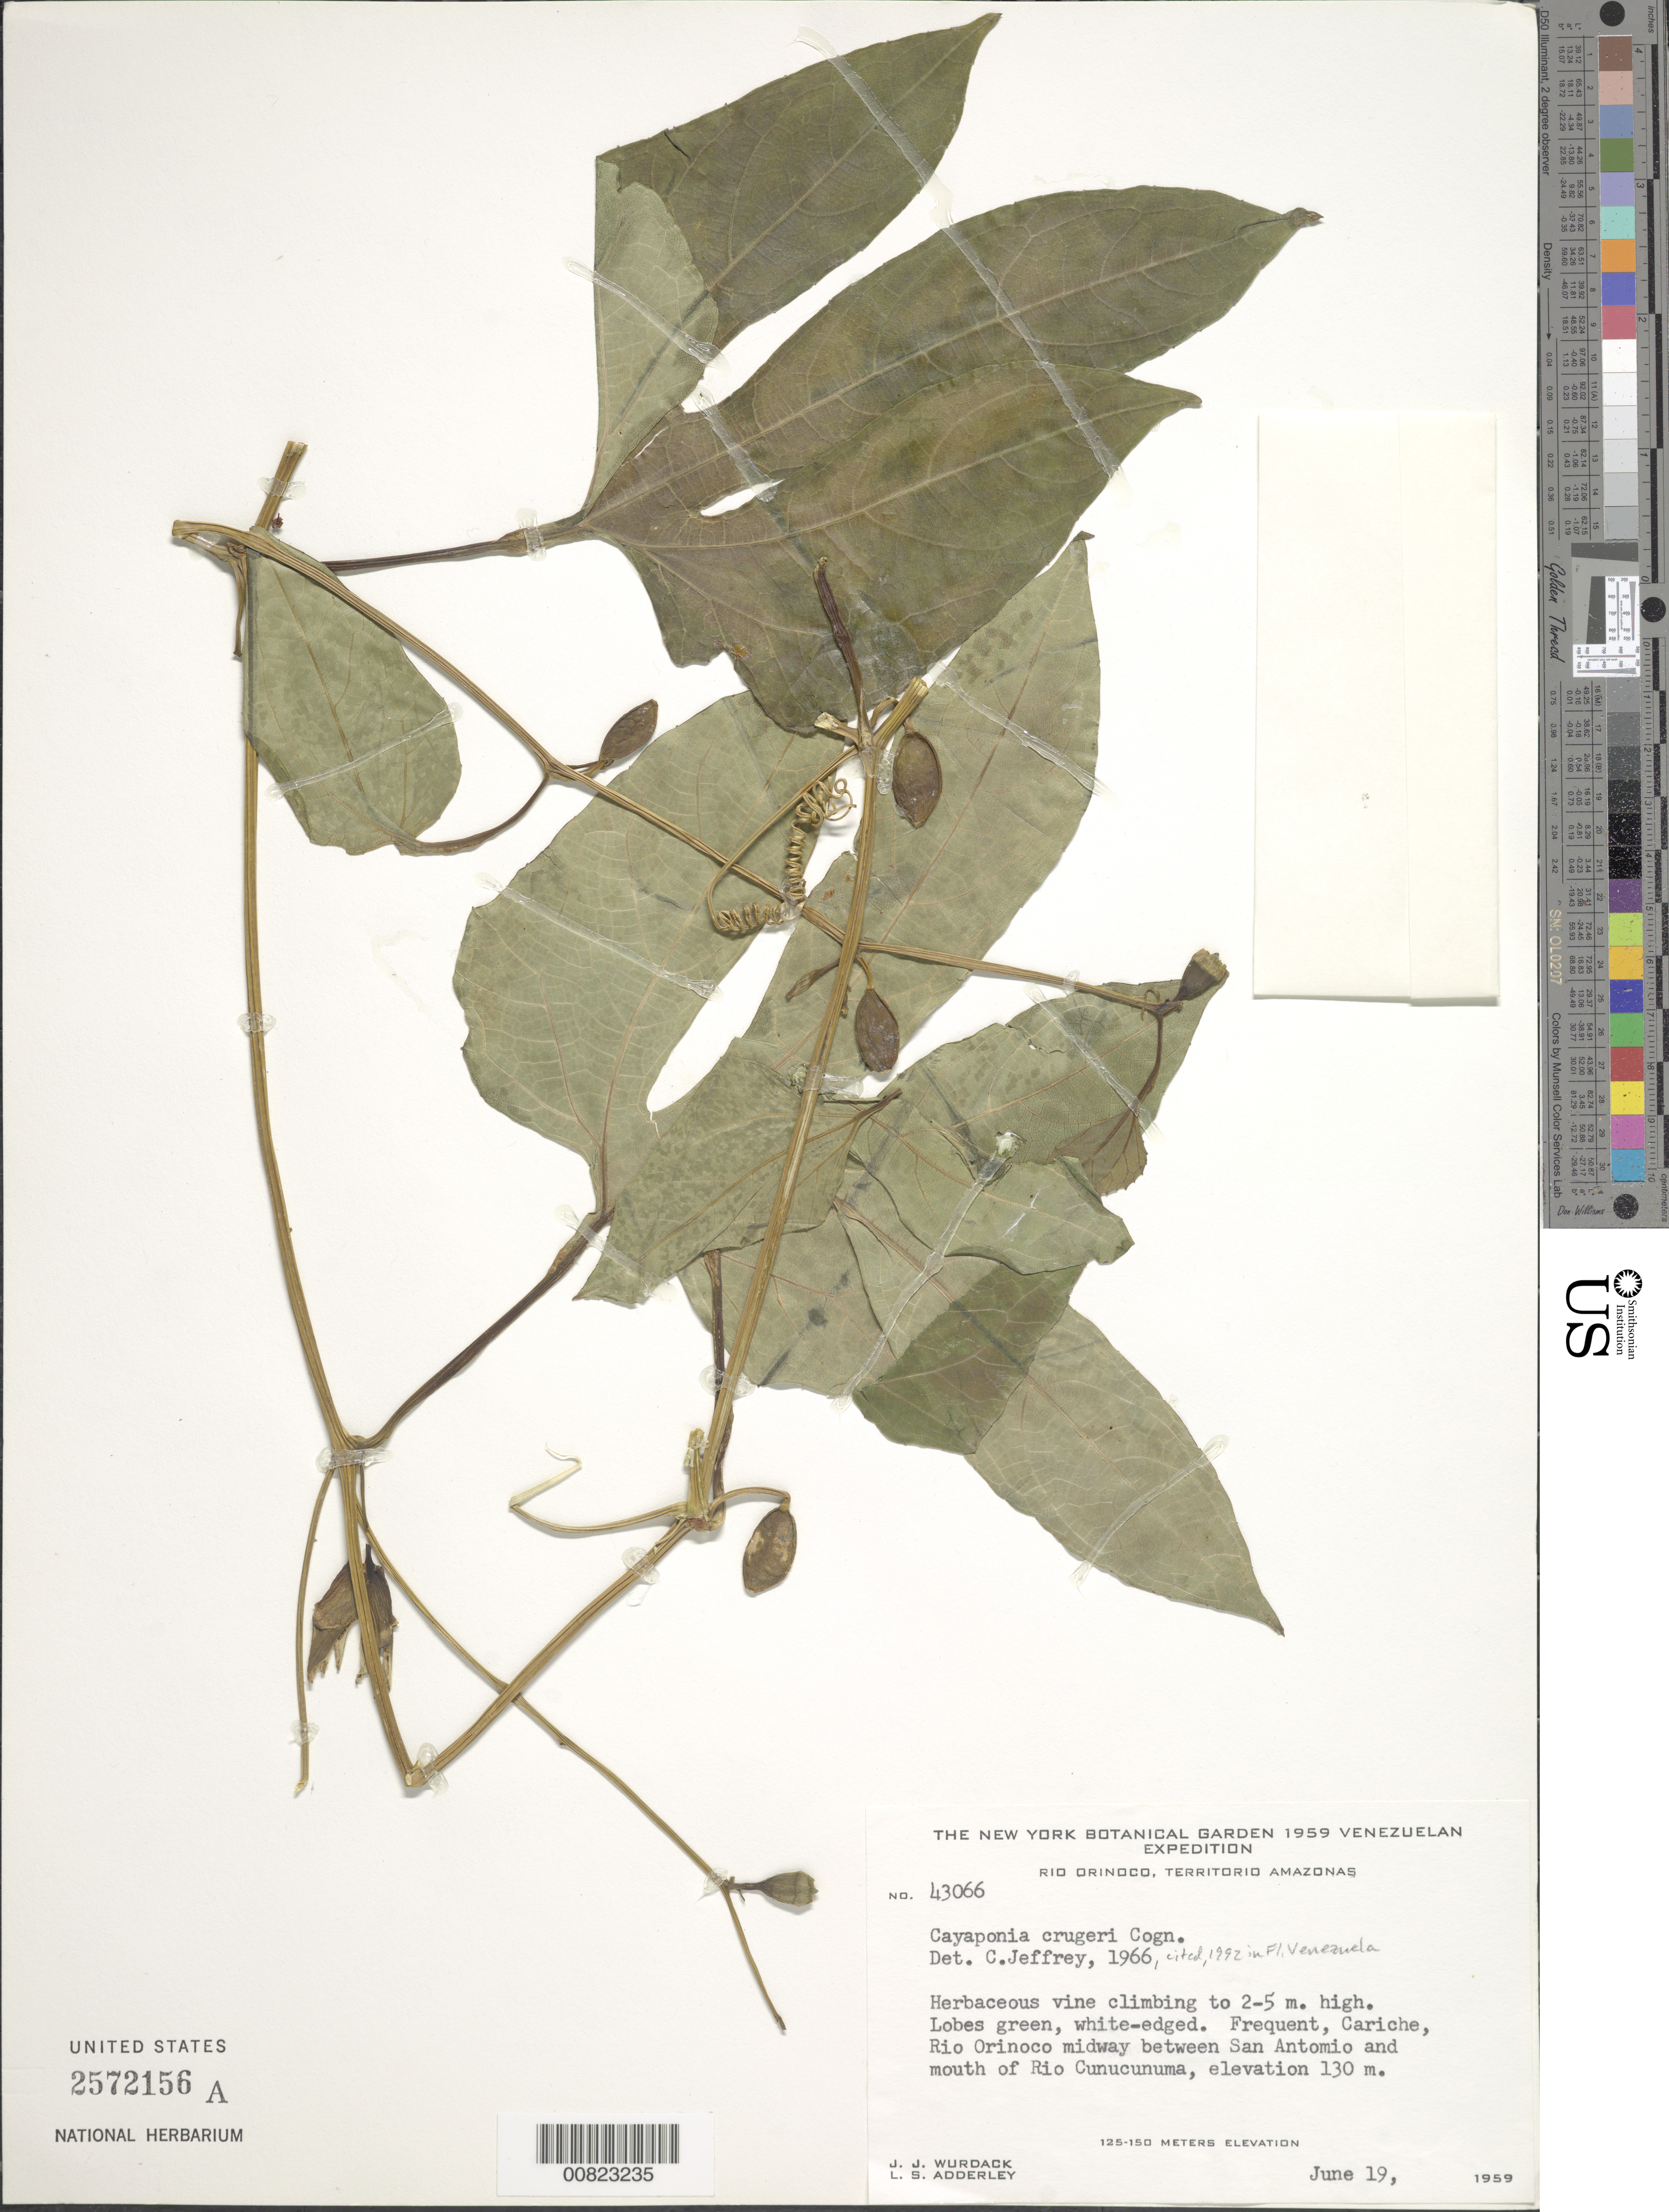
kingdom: Plantae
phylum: Tracheophyta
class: Magnoliopsida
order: Cucurbitales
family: Cucurbitaceae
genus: Cayaponia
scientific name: Cayaponia cruegeri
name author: (Naudin) Cogn.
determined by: Jeffrey, C.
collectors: J. J. Wurdack & L. S. Adderley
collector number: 43066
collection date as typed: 19-Jun-59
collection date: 1959-06-19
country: Venezuela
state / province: Amazonas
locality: Cariche, Río Orinoco, midway between San Antonio and mouth of Río Cunucunuma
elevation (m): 125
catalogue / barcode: US 2572156A